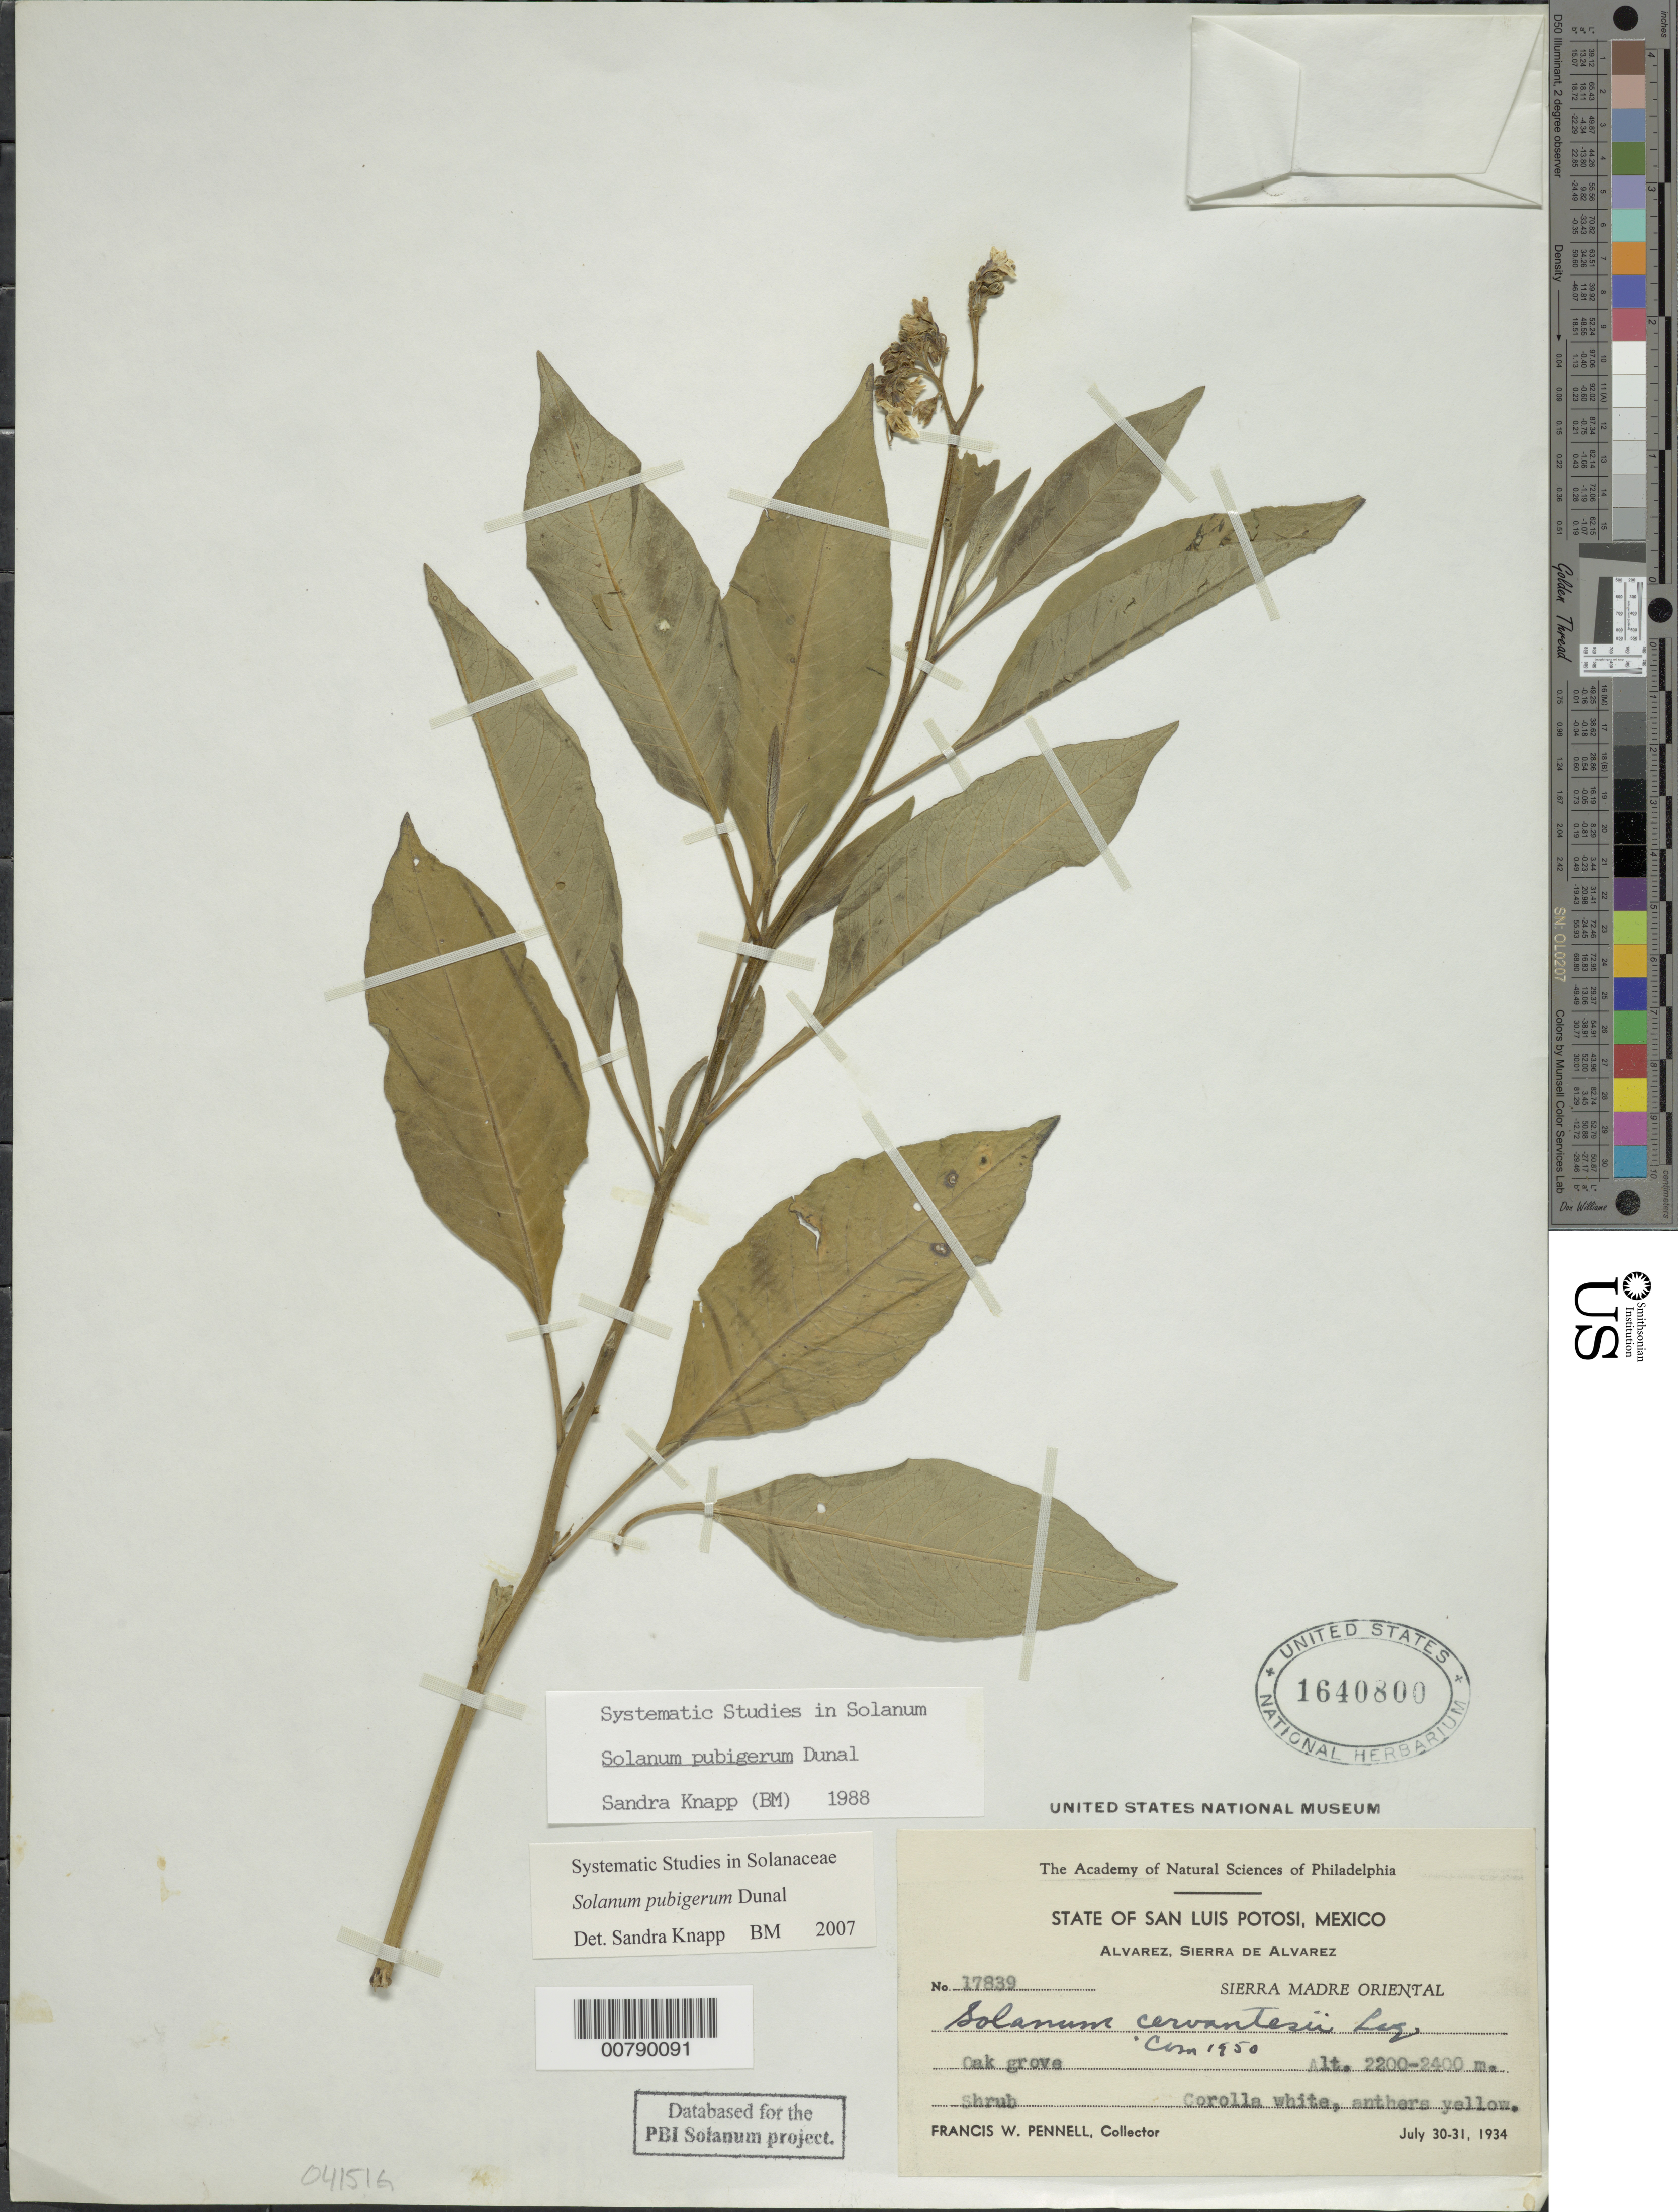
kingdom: Plantae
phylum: Tracheophyta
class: Magnoliopsida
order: Solanales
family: Solanaceae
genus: Solanum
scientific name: Solanum pubigerum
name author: Dunal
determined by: Knapp, S. D.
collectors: F. W. Pennell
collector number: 17839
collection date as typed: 30 Jul 1934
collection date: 1934-07-30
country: Mexico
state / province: San Luis Potosi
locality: Alvarez, Sierra de Alvarez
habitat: oak grove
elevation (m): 2200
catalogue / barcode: US 1640800